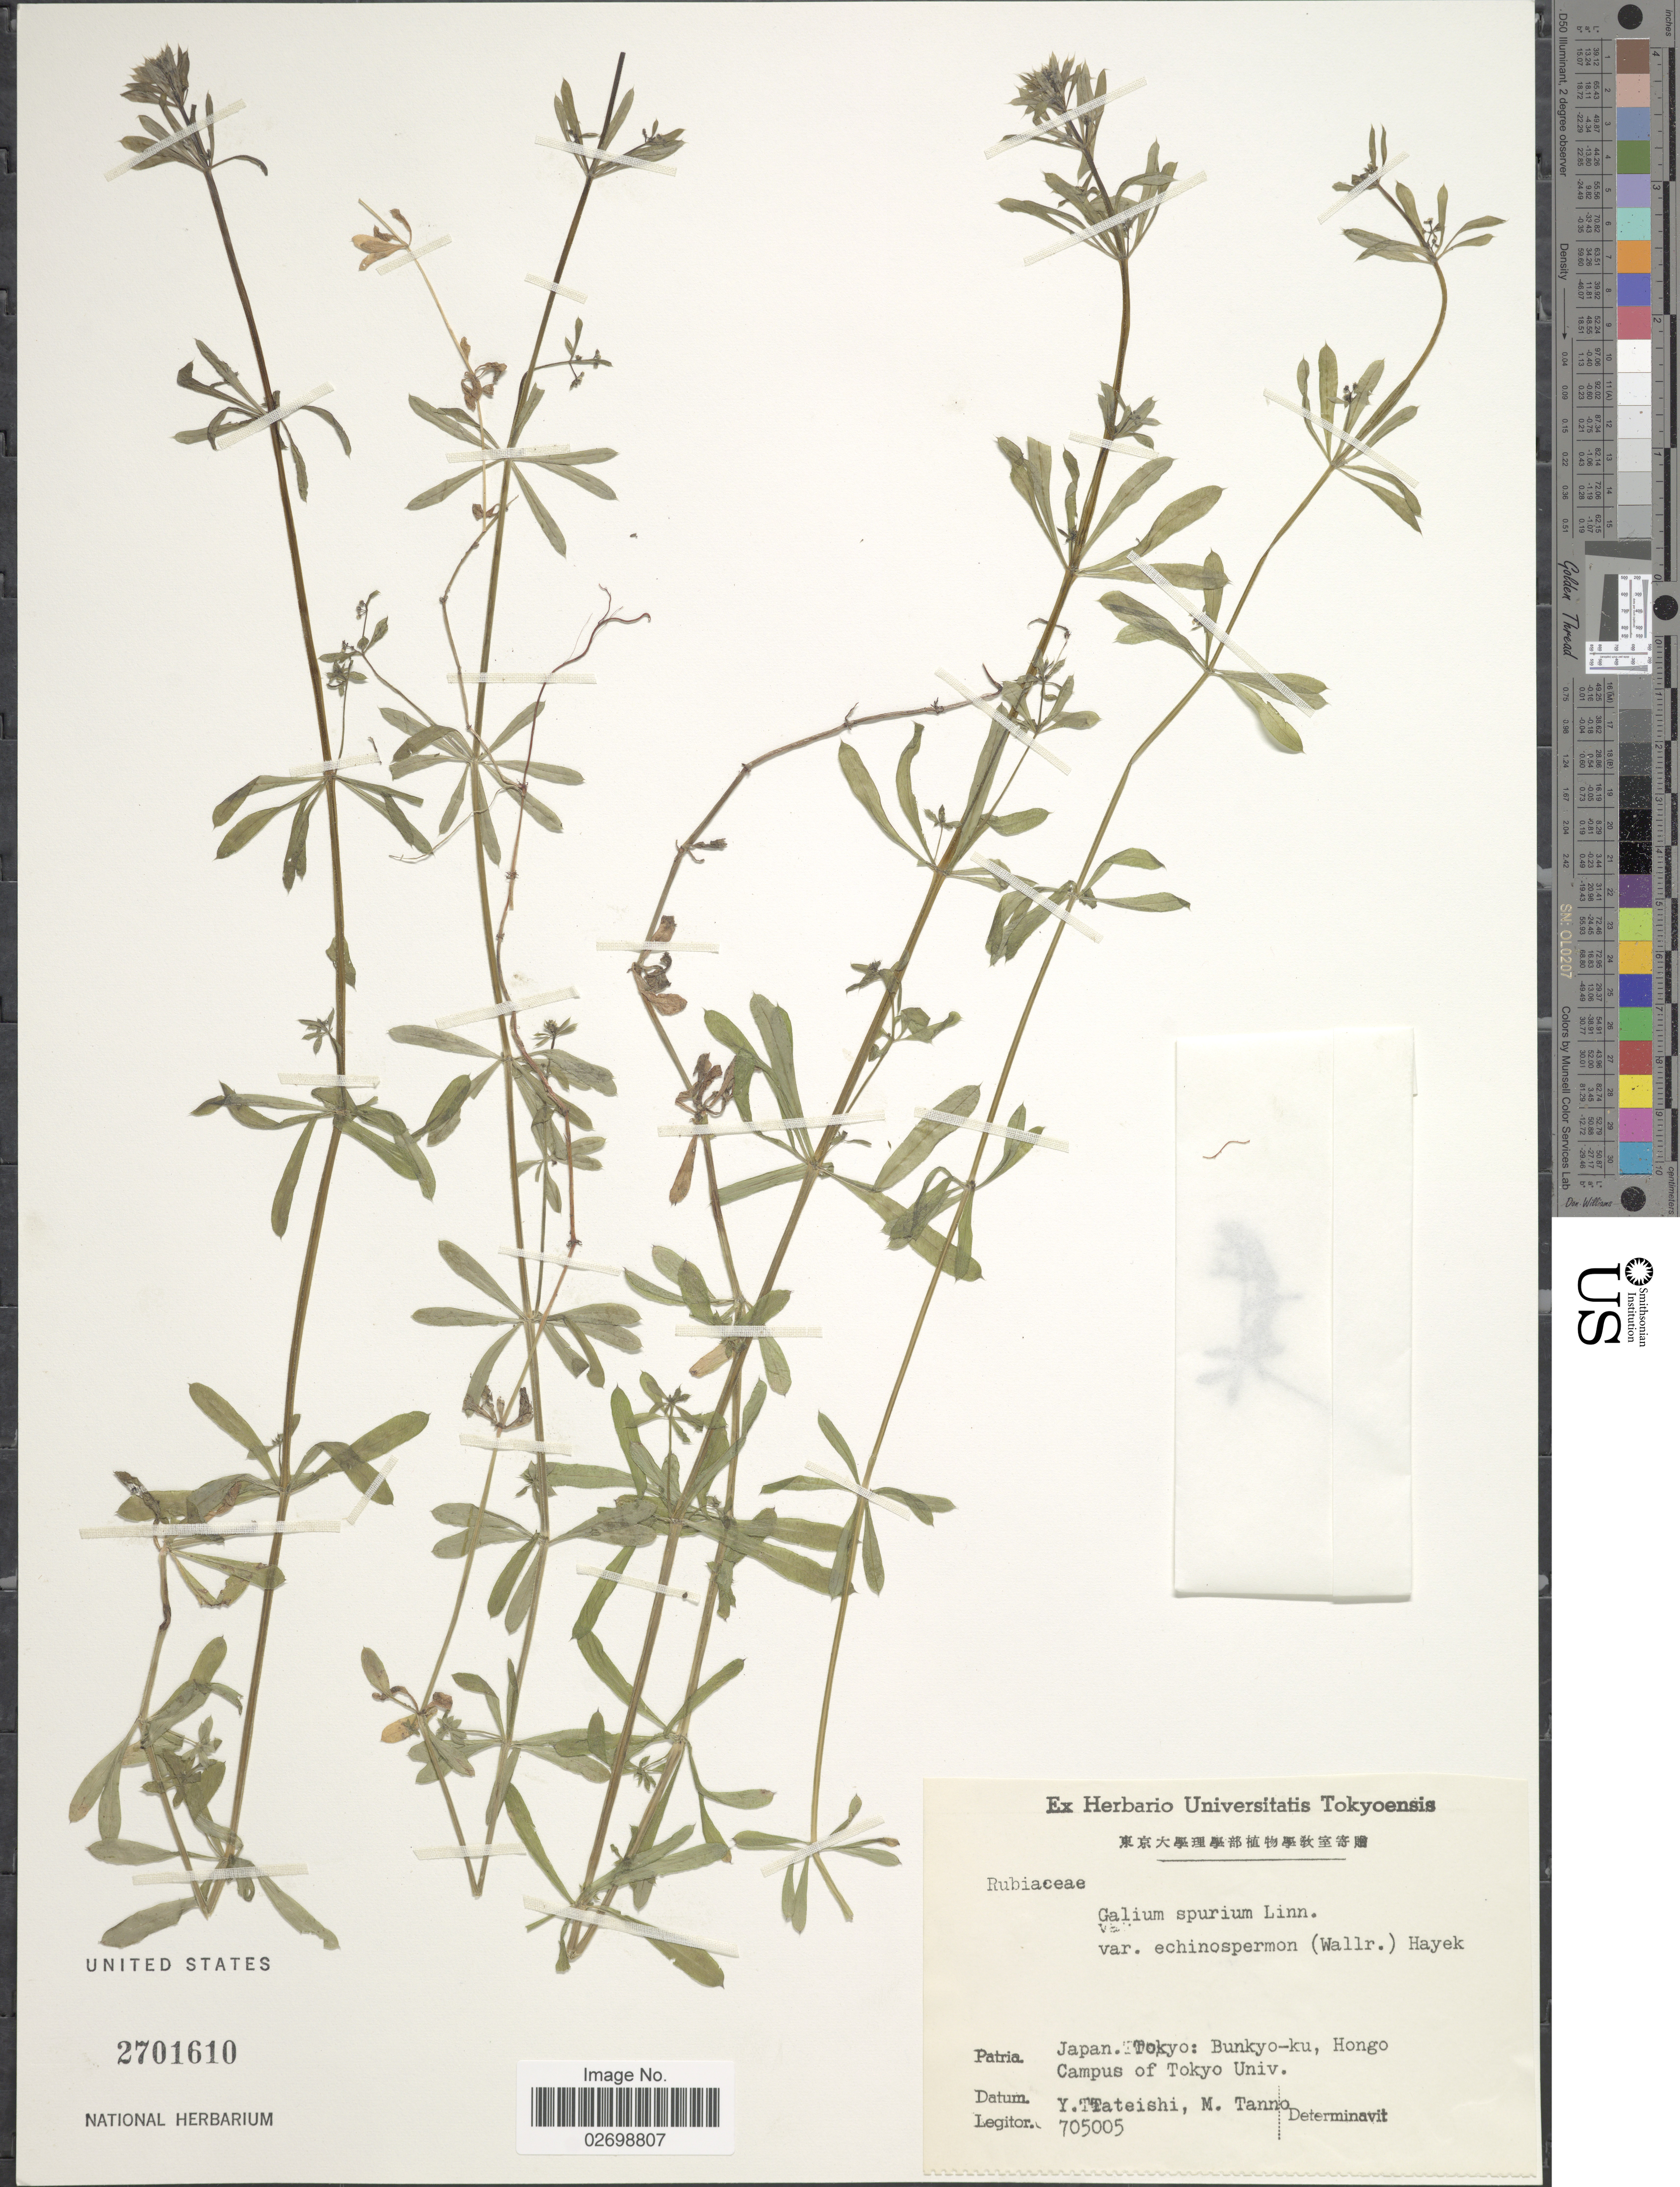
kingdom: Plantae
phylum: Tracheophyta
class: Magnoliopsida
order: Gentianales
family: Rubiaceae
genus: Galium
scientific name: Galium spurium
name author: L.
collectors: Y. Tateishi & M. Tanno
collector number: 705005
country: Japan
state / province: Tokyo, Federal City of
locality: Tokyo: Bunkyo-ku-Hongo; Campus of Toyko Univ.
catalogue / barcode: US 2701610